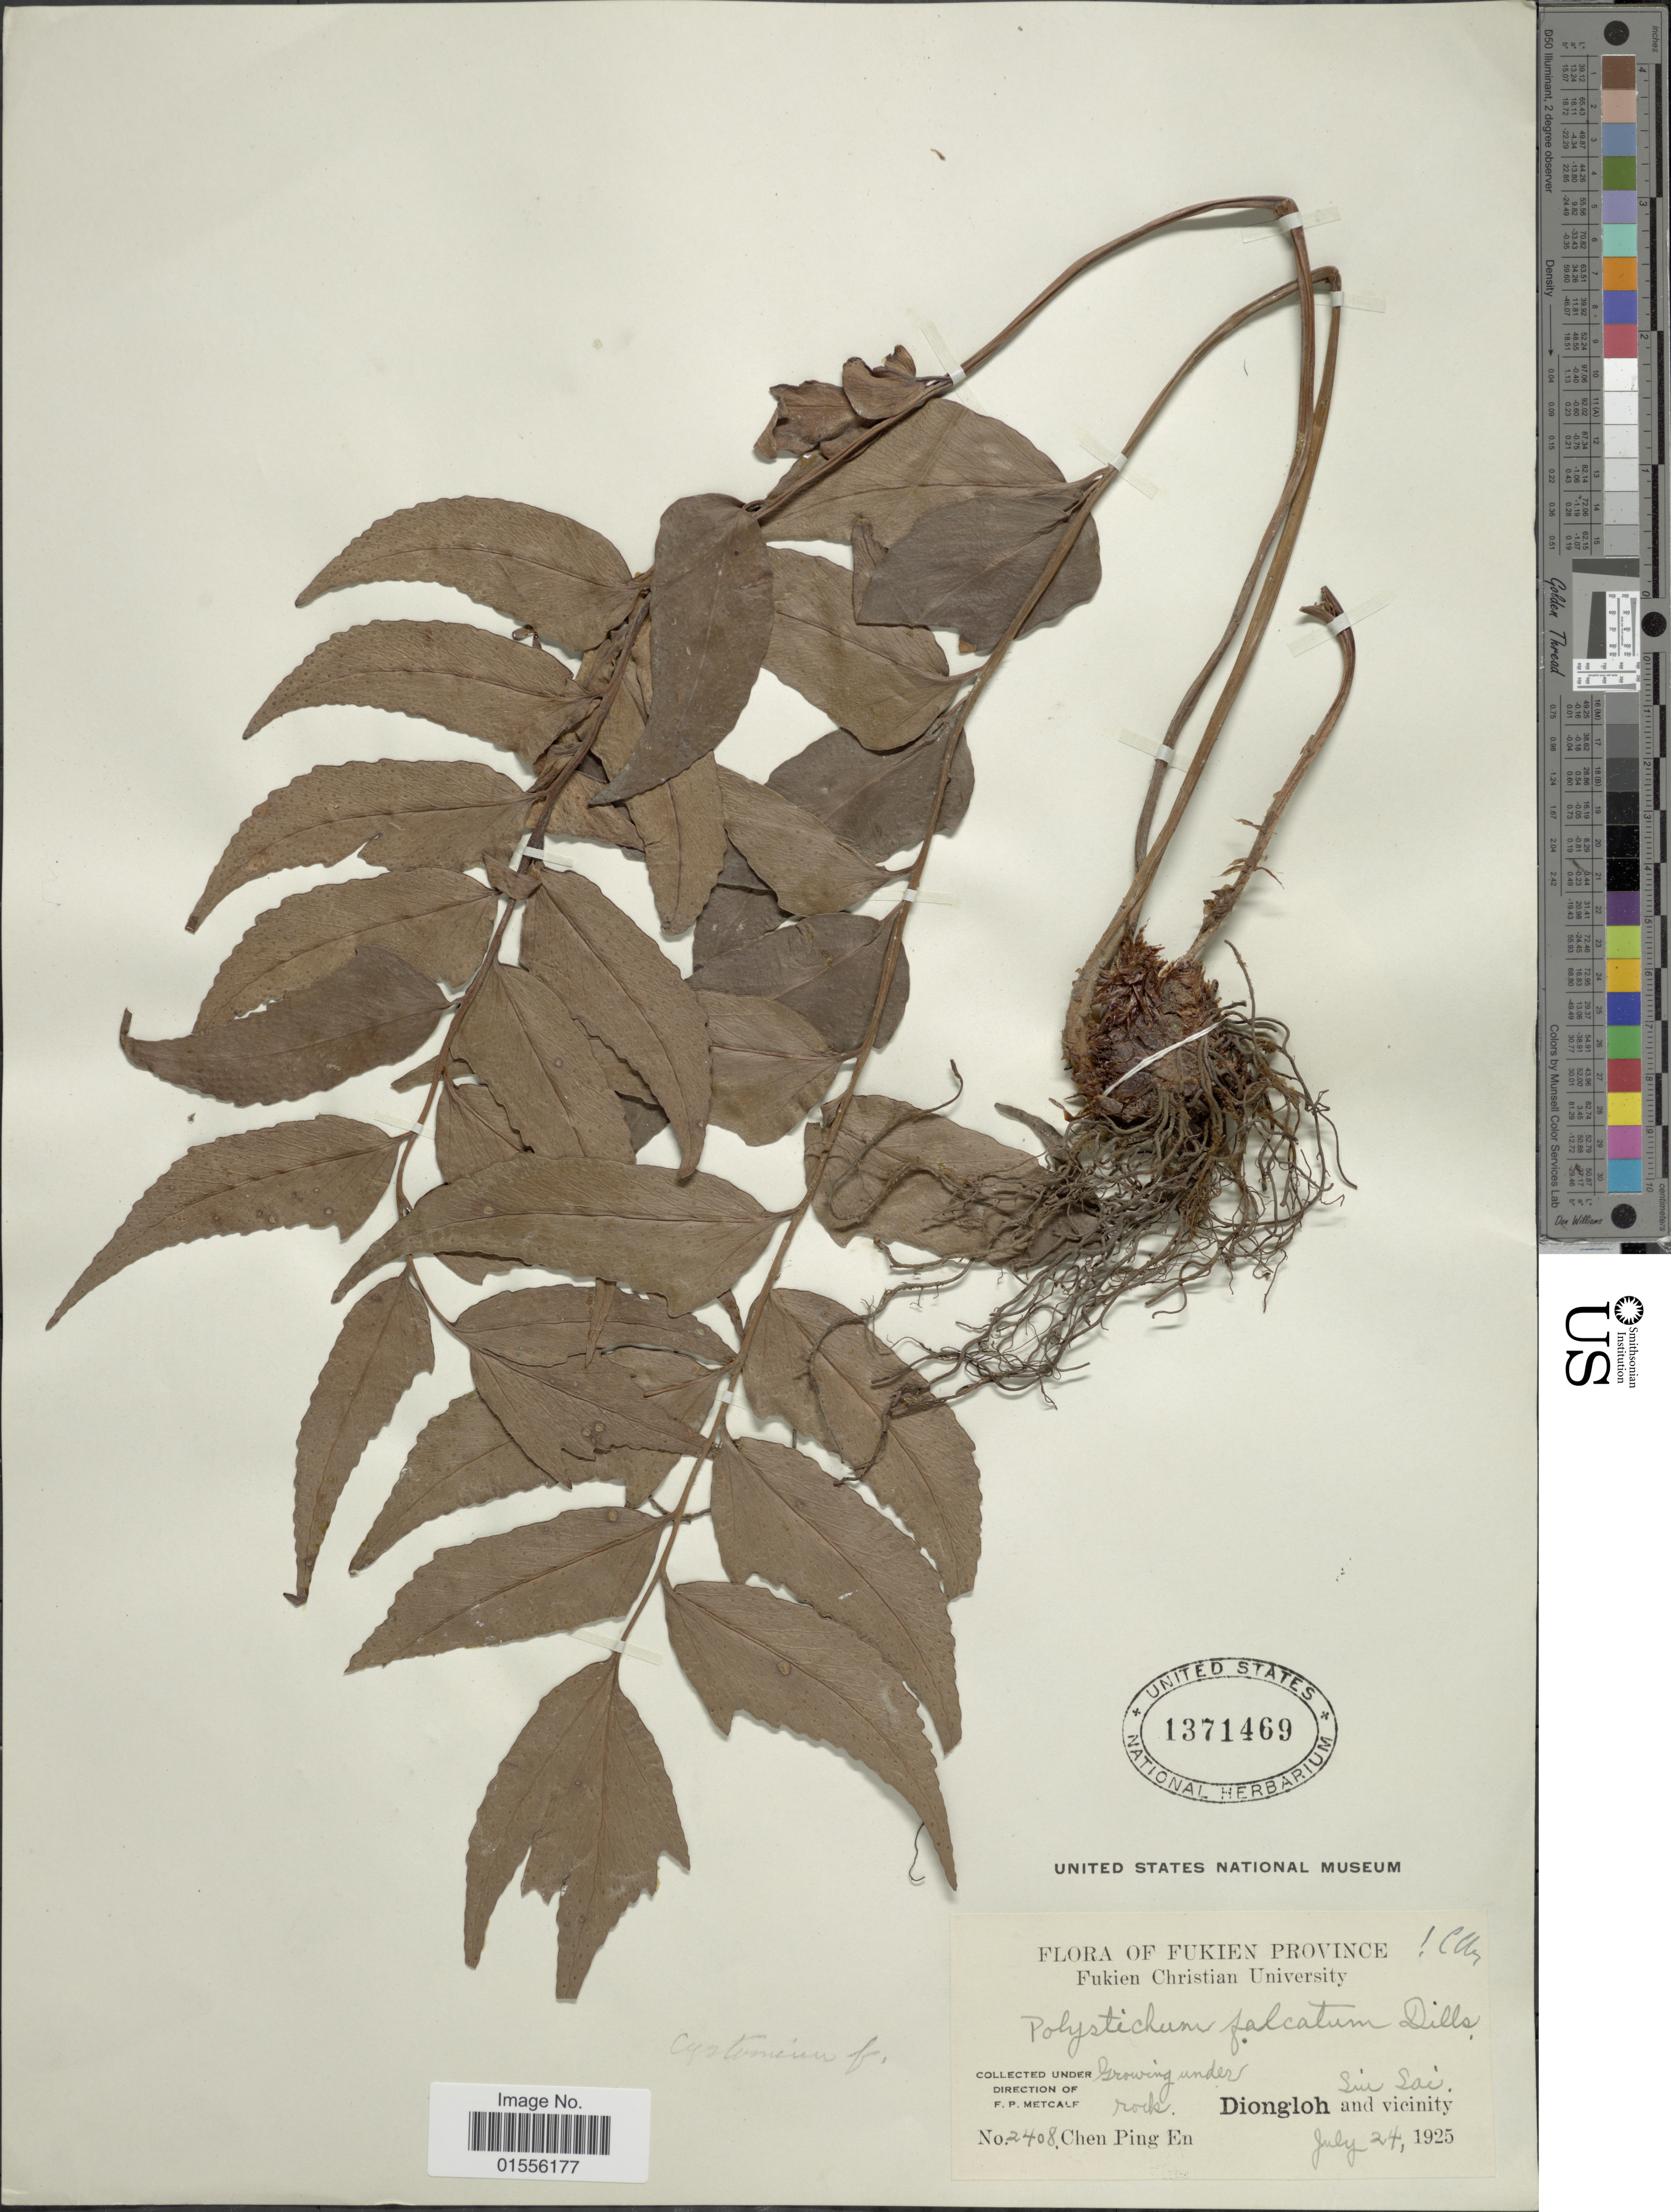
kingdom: Plantae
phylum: Tracheophyta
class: Polypodiopsida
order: Polypodiales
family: Dryopteridaceae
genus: Cyrtomium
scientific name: Cyrtomium falcatum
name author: (L. f.) C. Presl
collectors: F. Metcalf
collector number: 2408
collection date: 1925-07-24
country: China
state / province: Fujian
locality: Fukien Provnce, Diongloh and Vicinity, Lui Lai, Chen Ping En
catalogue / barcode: US 1371469